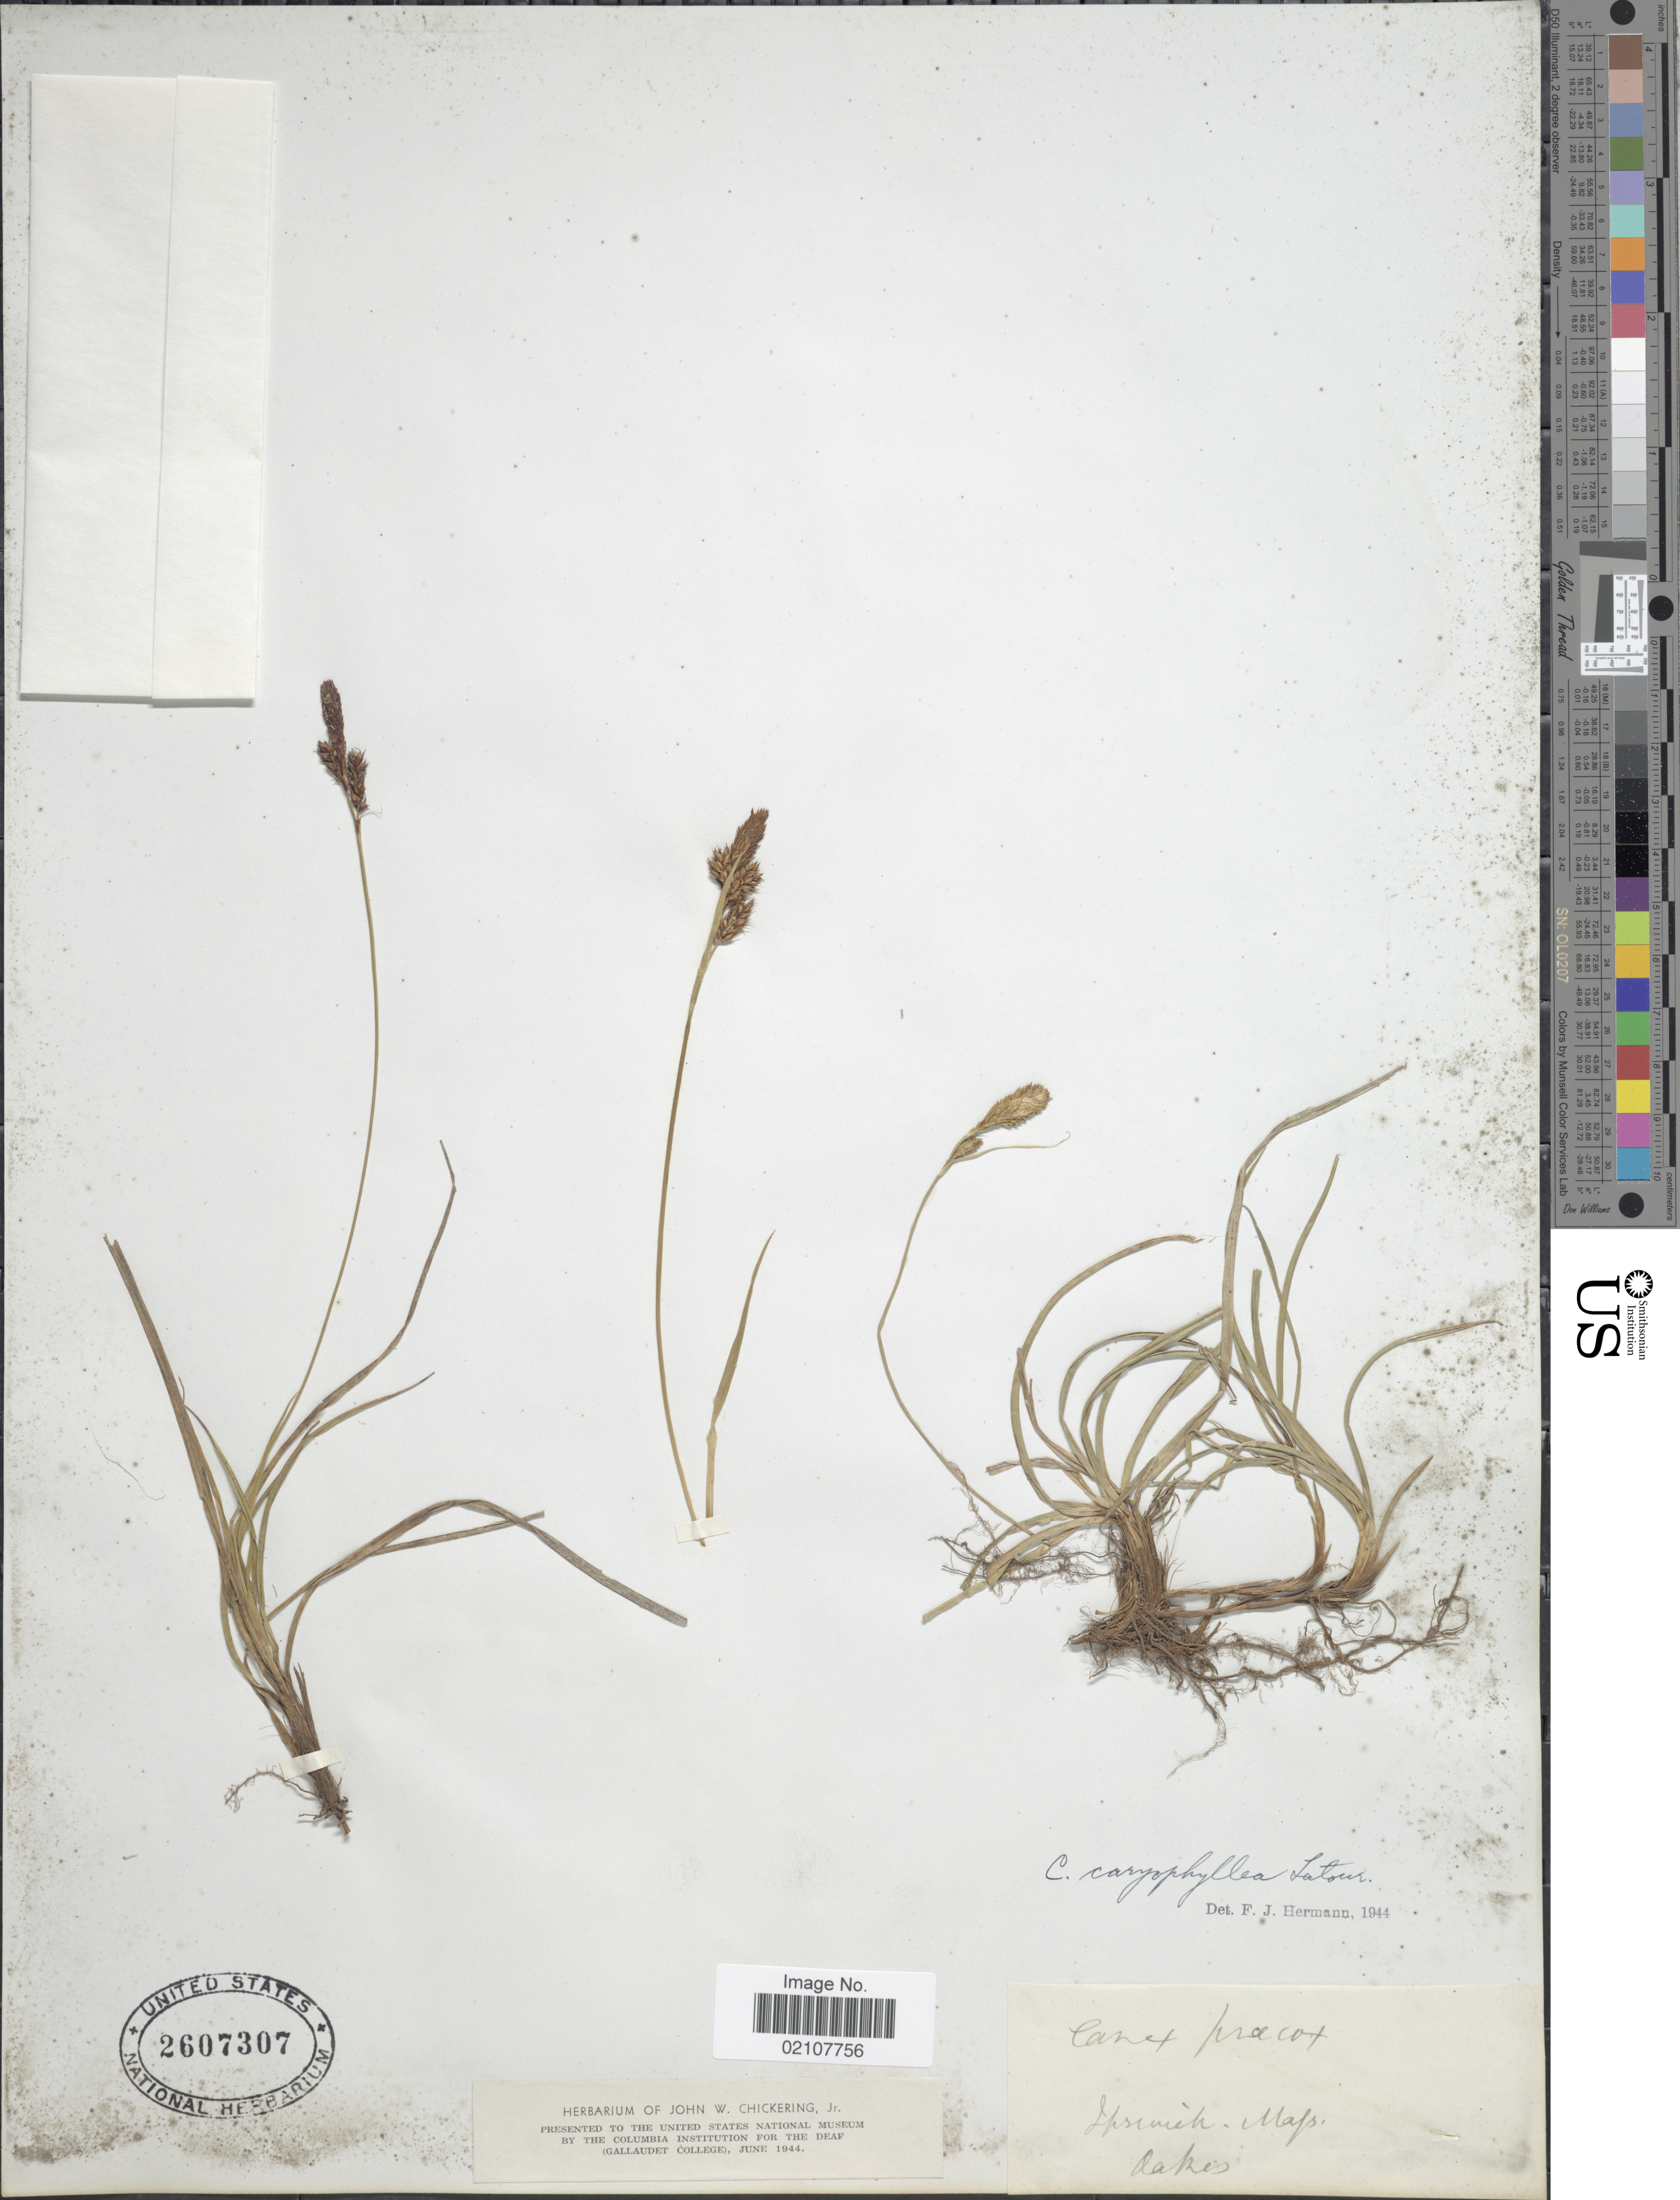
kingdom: Plantae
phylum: Tracheophyta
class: Liliopsida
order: Poales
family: Cyperaceae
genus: Carex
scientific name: Carex caryophyllea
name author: Latourr.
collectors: -. Oakes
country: United States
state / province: Massachusetts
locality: Ipswich.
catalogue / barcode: US 2607307